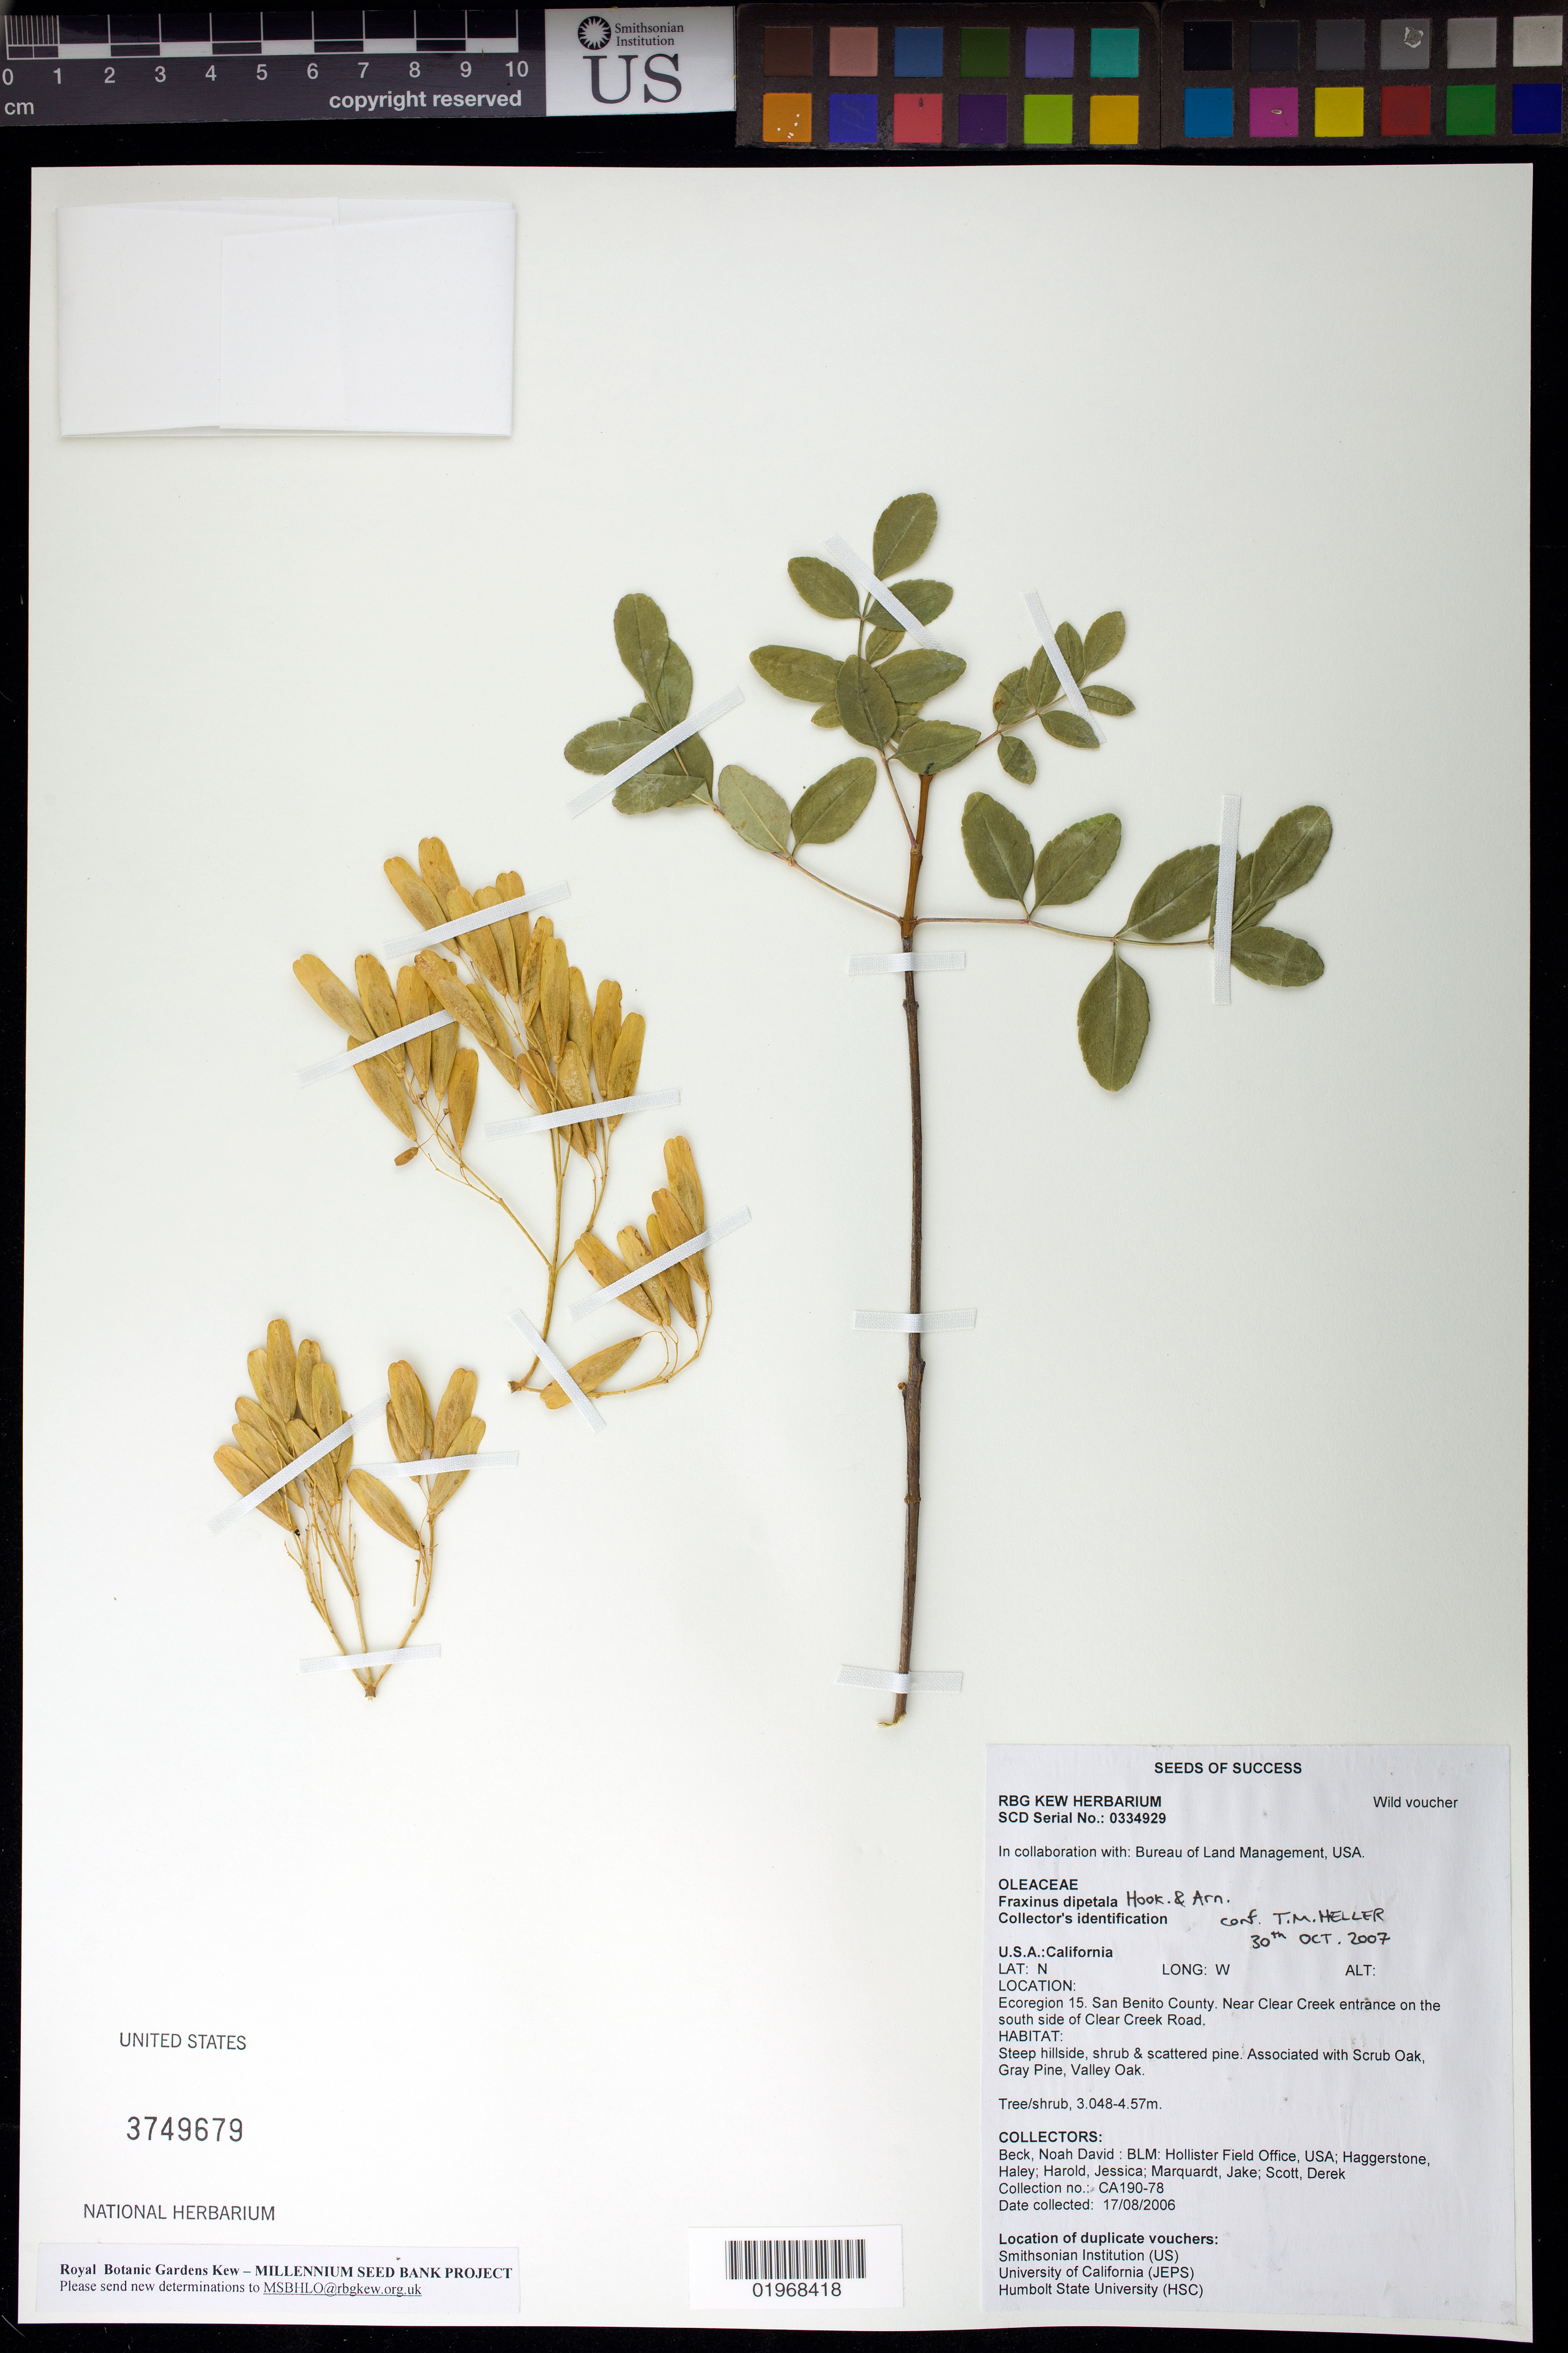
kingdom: Plantae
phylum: Tracheophyta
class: Magnoliopsida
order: Lamiales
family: Oleaceae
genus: Fraxinus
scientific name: Fraxinus dipetala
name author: Hook. & Arn.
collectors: N. Beck, -. Haley, J. Harold, J. Marquardt & D. Scott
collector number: CA190-78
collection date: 2006-08-17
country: United States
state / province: California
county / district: San Benito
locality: Near Clear Creek entrance on the south side of Clear Creek Road.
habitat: Steep hillside, shrub and scattered pine. With Scrub Oak, Gray Pine, Valley Oak.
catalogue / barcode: US 3749679